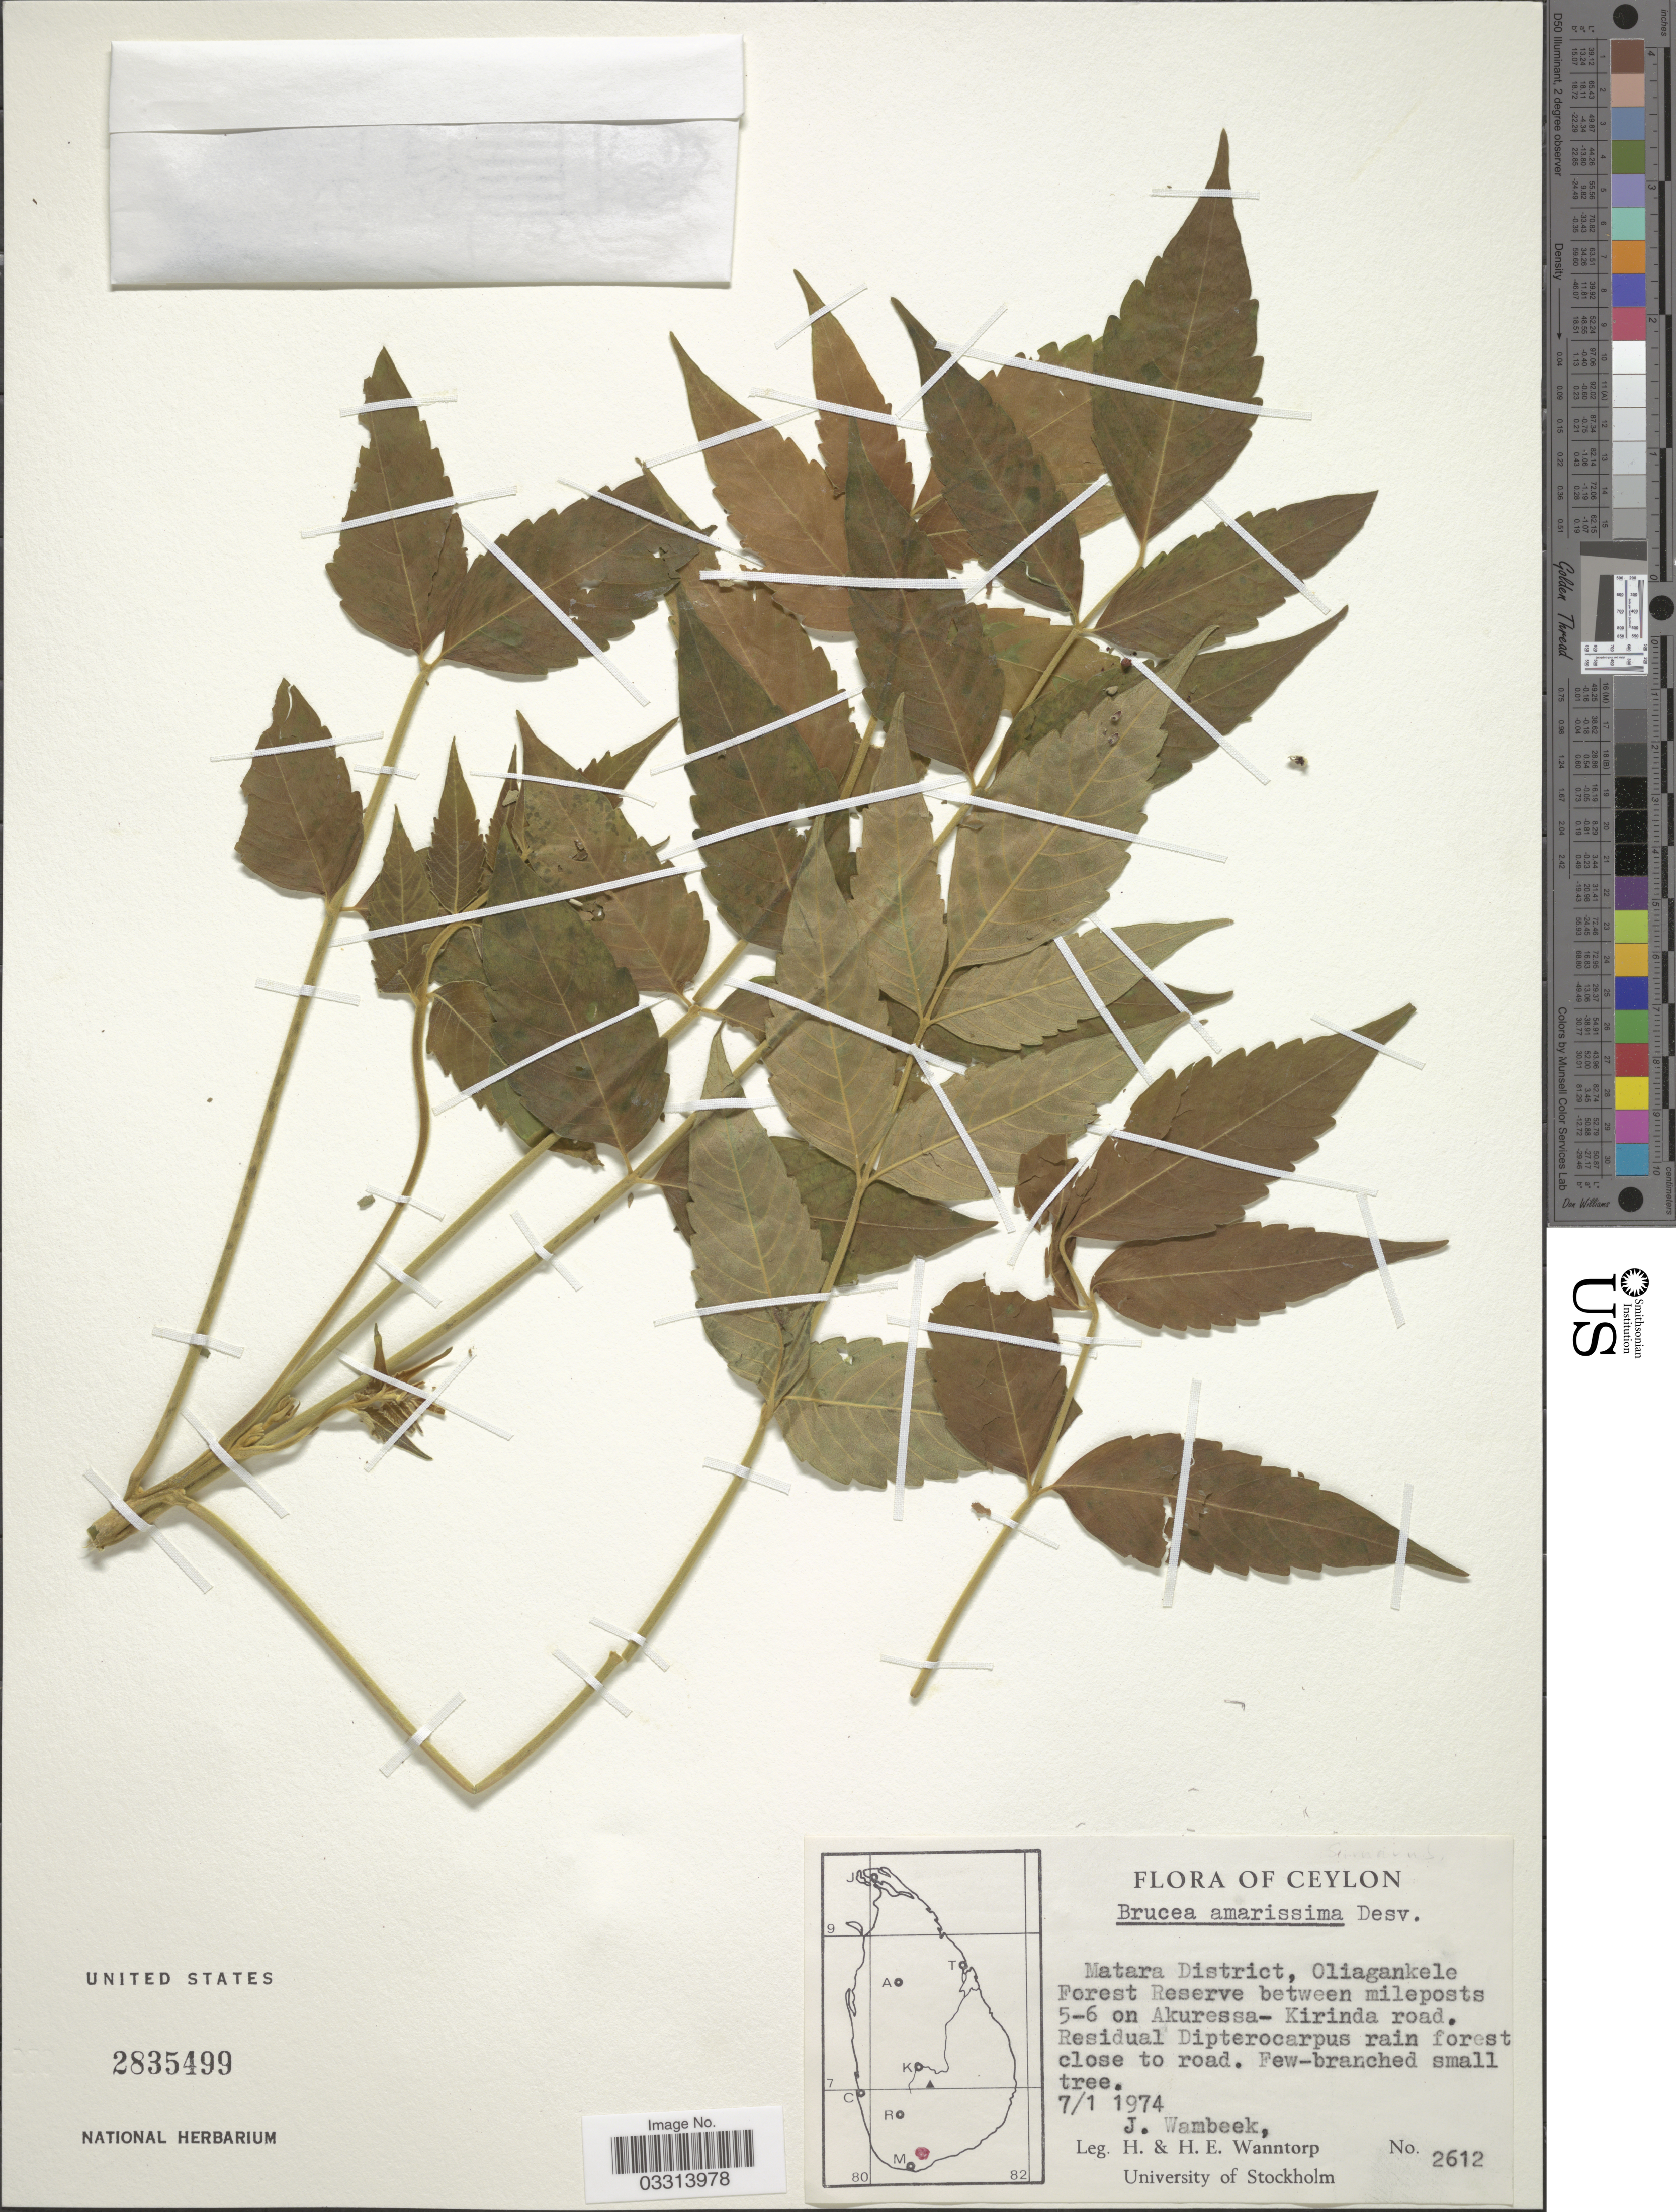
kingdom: Plantae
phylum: Tracheophyta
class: Magnoliopsida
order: Sapindales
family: Simaroubaceae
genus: Brucea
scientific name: Brucea javanica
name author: (L.) Merr.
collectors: J. Wambeek, H. Wanntorp & H. Wanntorp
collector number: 2612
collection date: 1974-01-07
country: Sri Lanka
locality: Ceylon. Matara District, Oliagankele Forest Reserve between mileposts 5-6 on Akuressa-Kirinda road.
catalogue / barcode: US 2835499